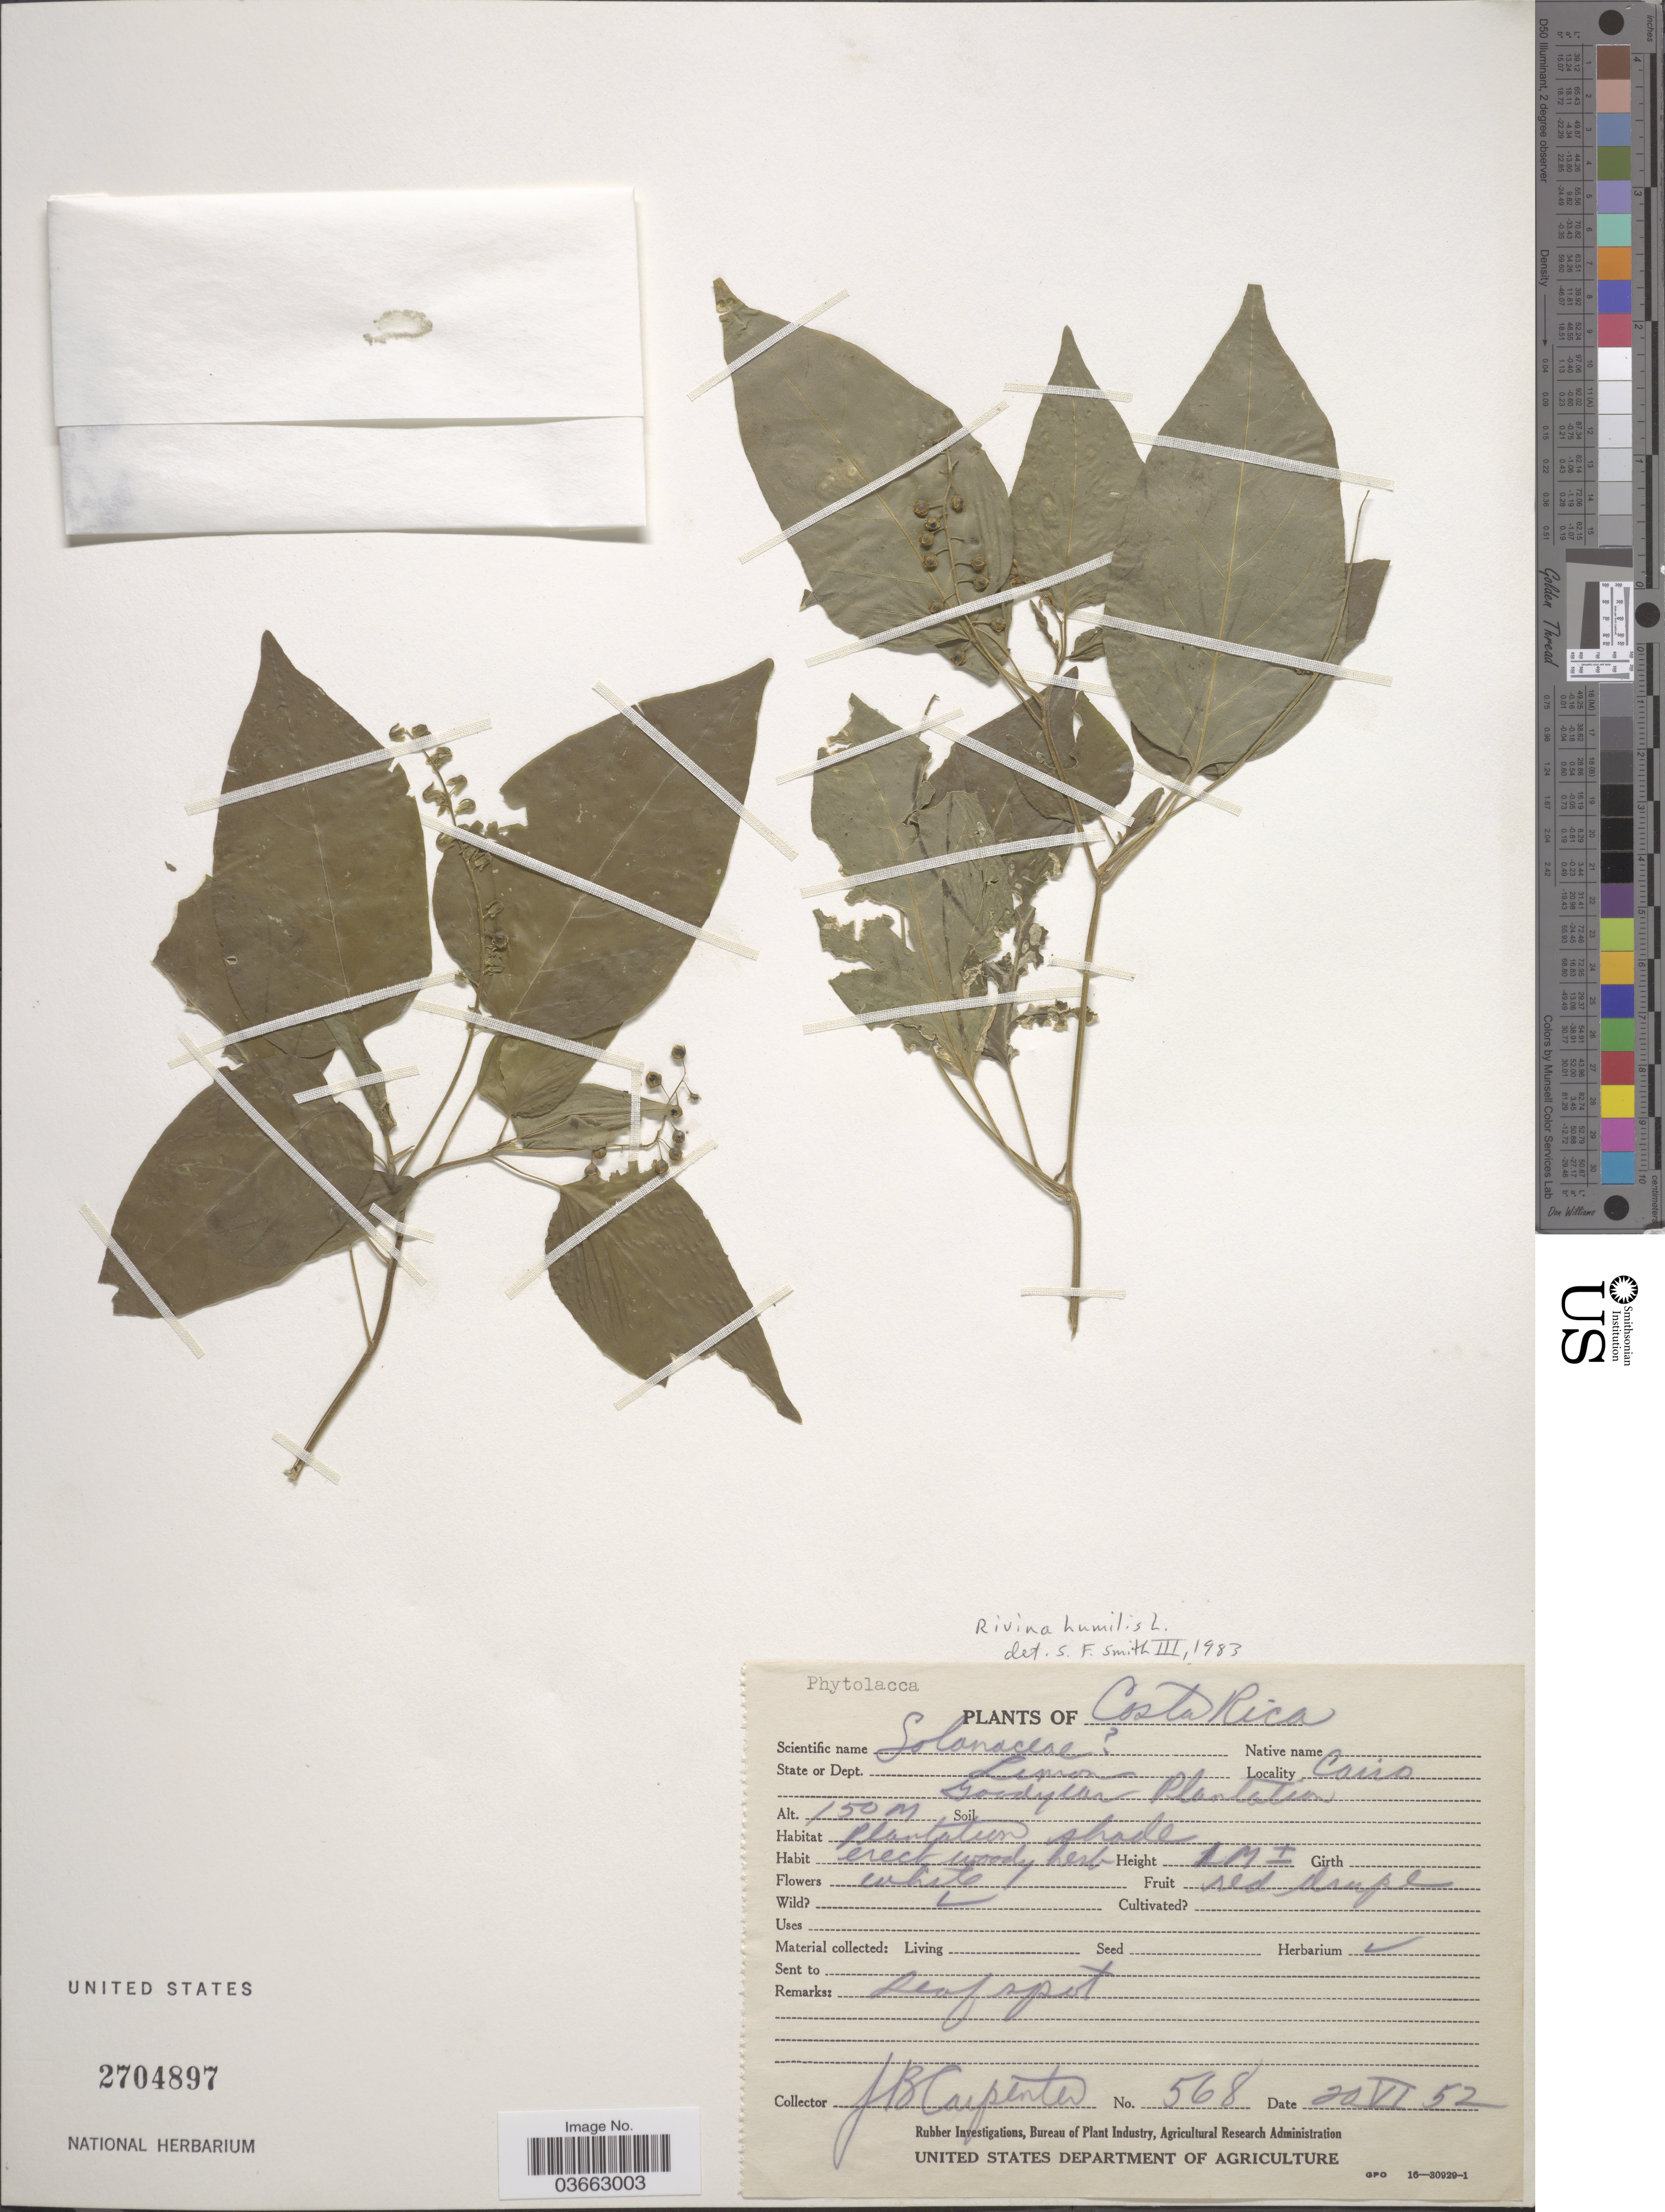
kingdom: Plantae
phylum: Tracheophyta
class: Magnoliopsida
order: Caryophyllales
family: Phytolaccaceae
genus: Rivina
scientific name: Rivina humilis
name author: L.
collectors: J. Carpenter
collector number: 568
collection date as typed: Transcribed d/m/y: 20/6/52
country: Costa Rica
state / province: Limón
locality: Dept. Limon. Cairo. Goodyear Plantation.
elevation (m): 150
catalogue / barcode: US 2704897